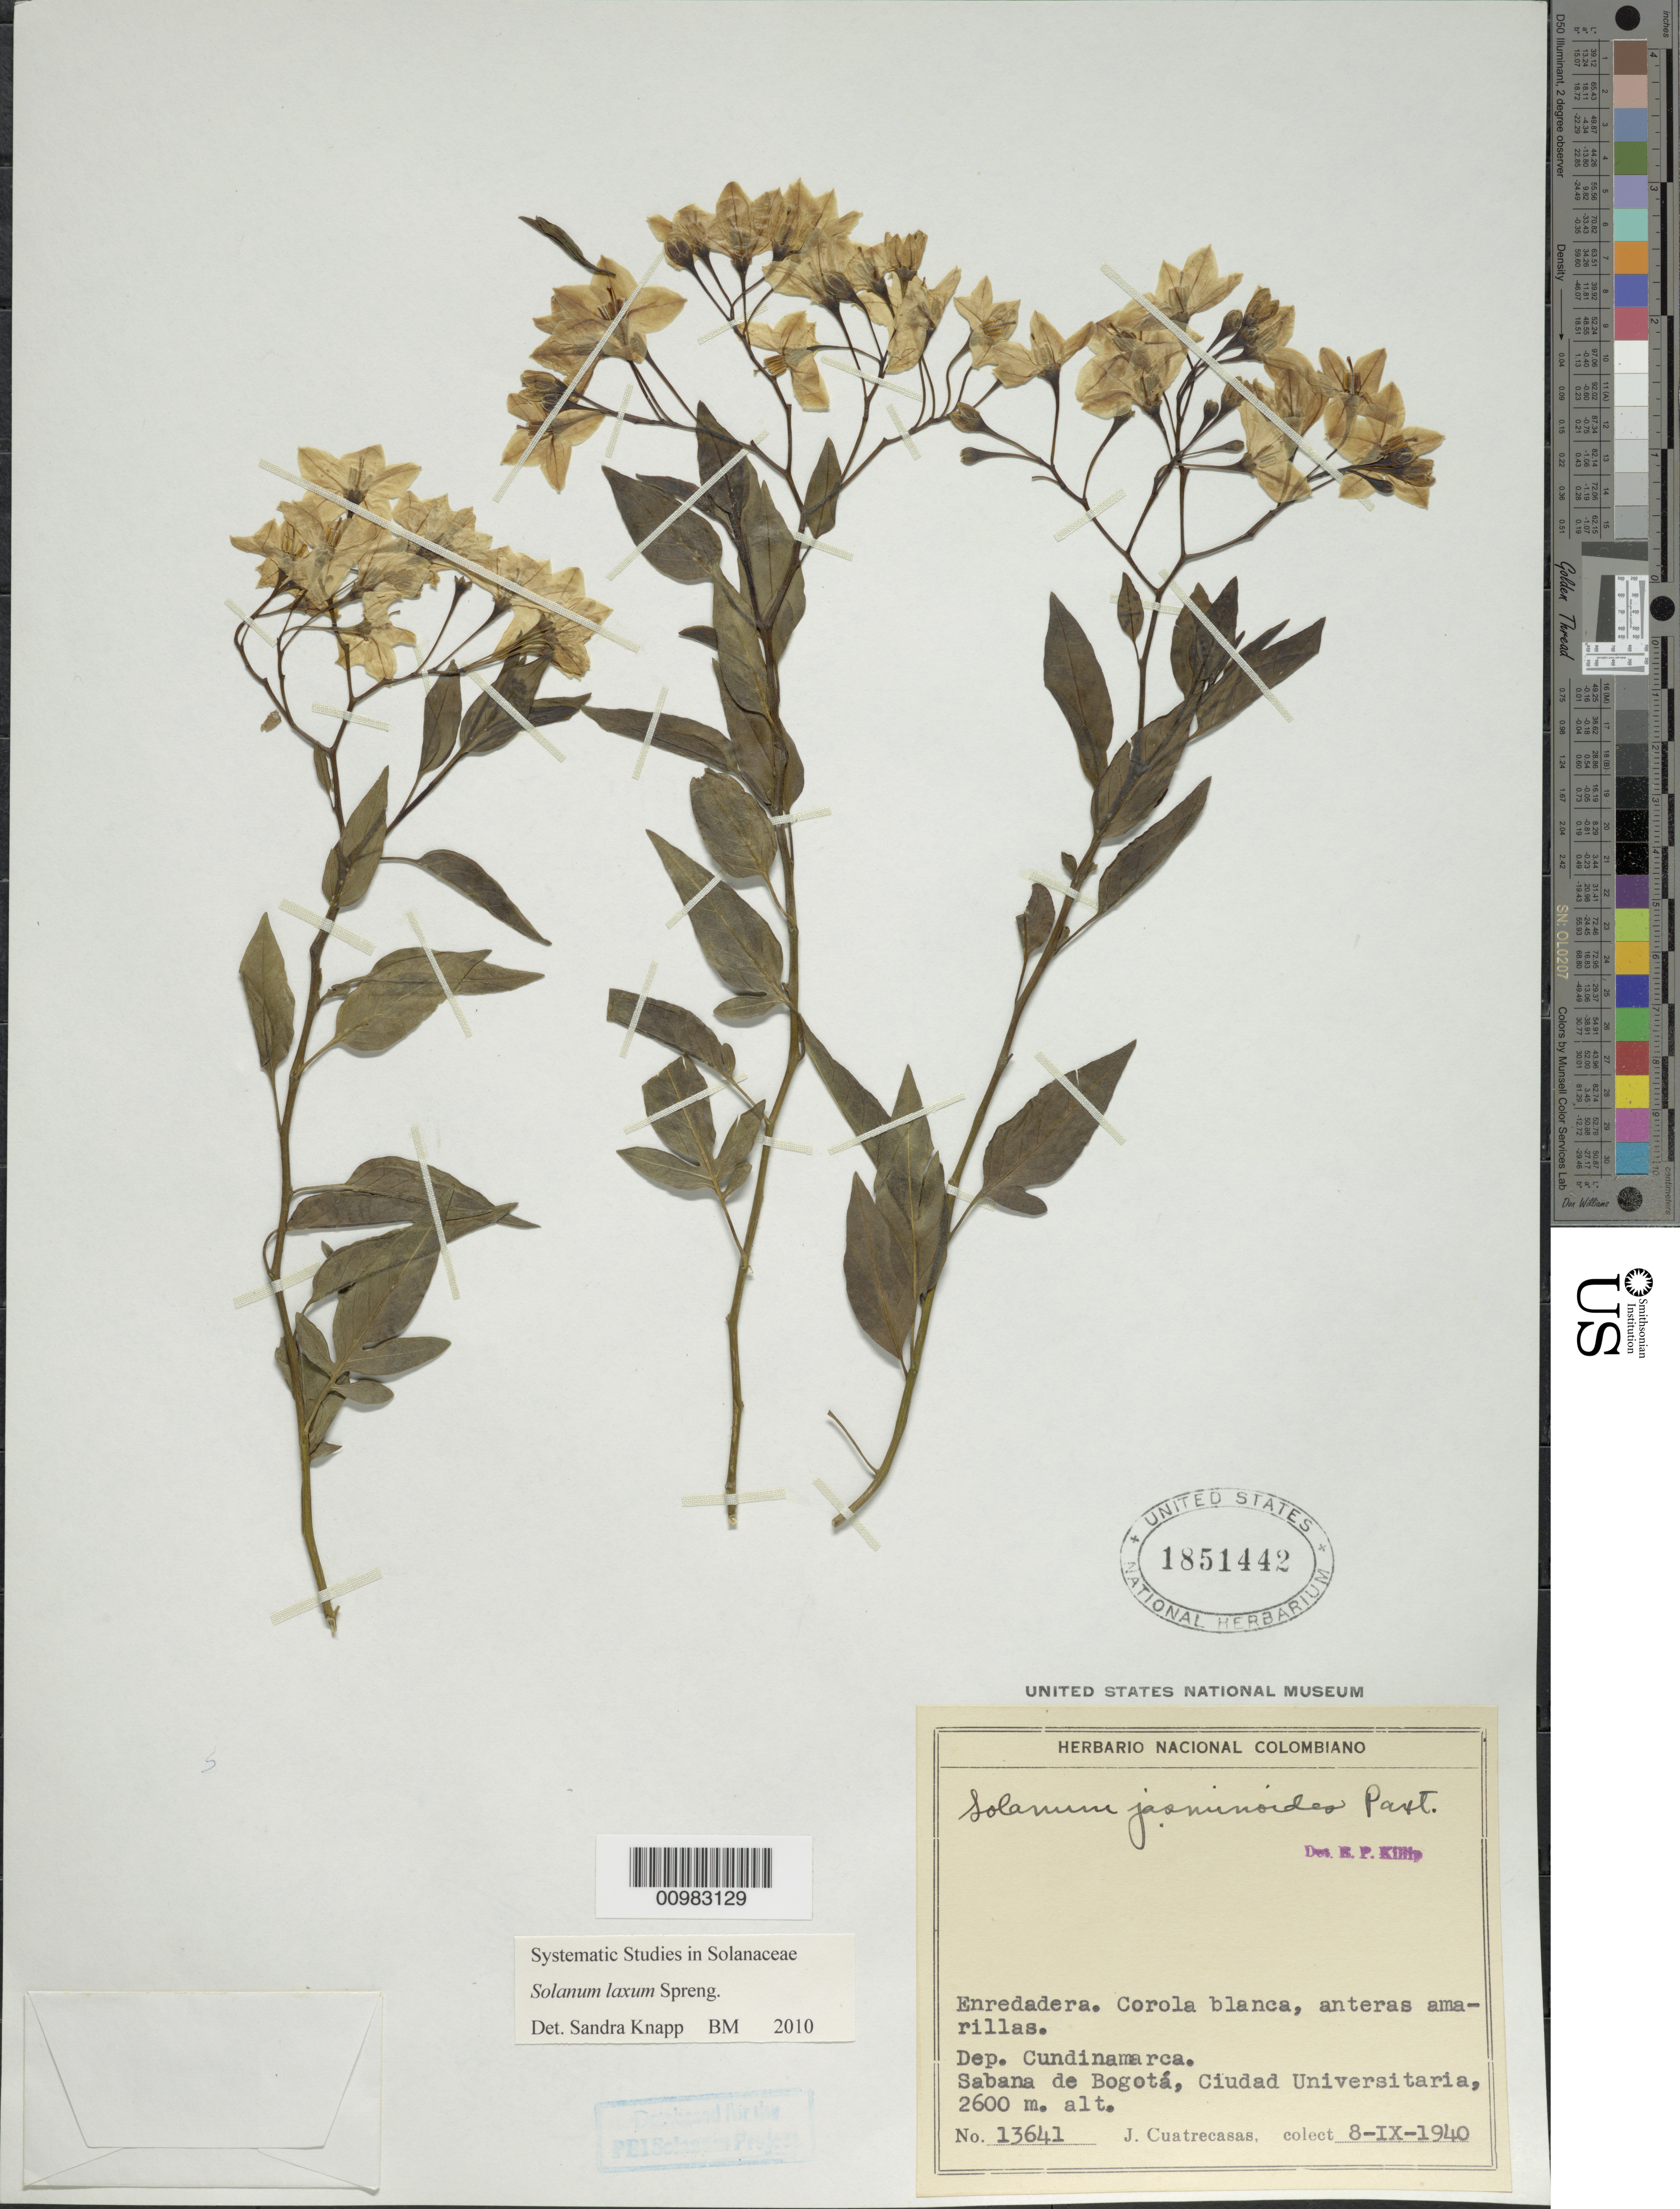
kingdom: Plantae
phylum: Tracheophyta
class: Magnoliopsida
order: Solanales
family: Solanaceae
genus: Solanum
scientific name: Solanum laxum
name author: Spreng.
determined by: Knapp, S. D.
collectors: J. Cuatrecasas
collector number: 13641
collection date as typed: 8 Sep 1942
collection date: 1942-09-08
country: Colombia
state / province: Cundinamarca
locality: Ciudad Universitaria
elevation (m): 2600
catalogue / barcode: US 1851442